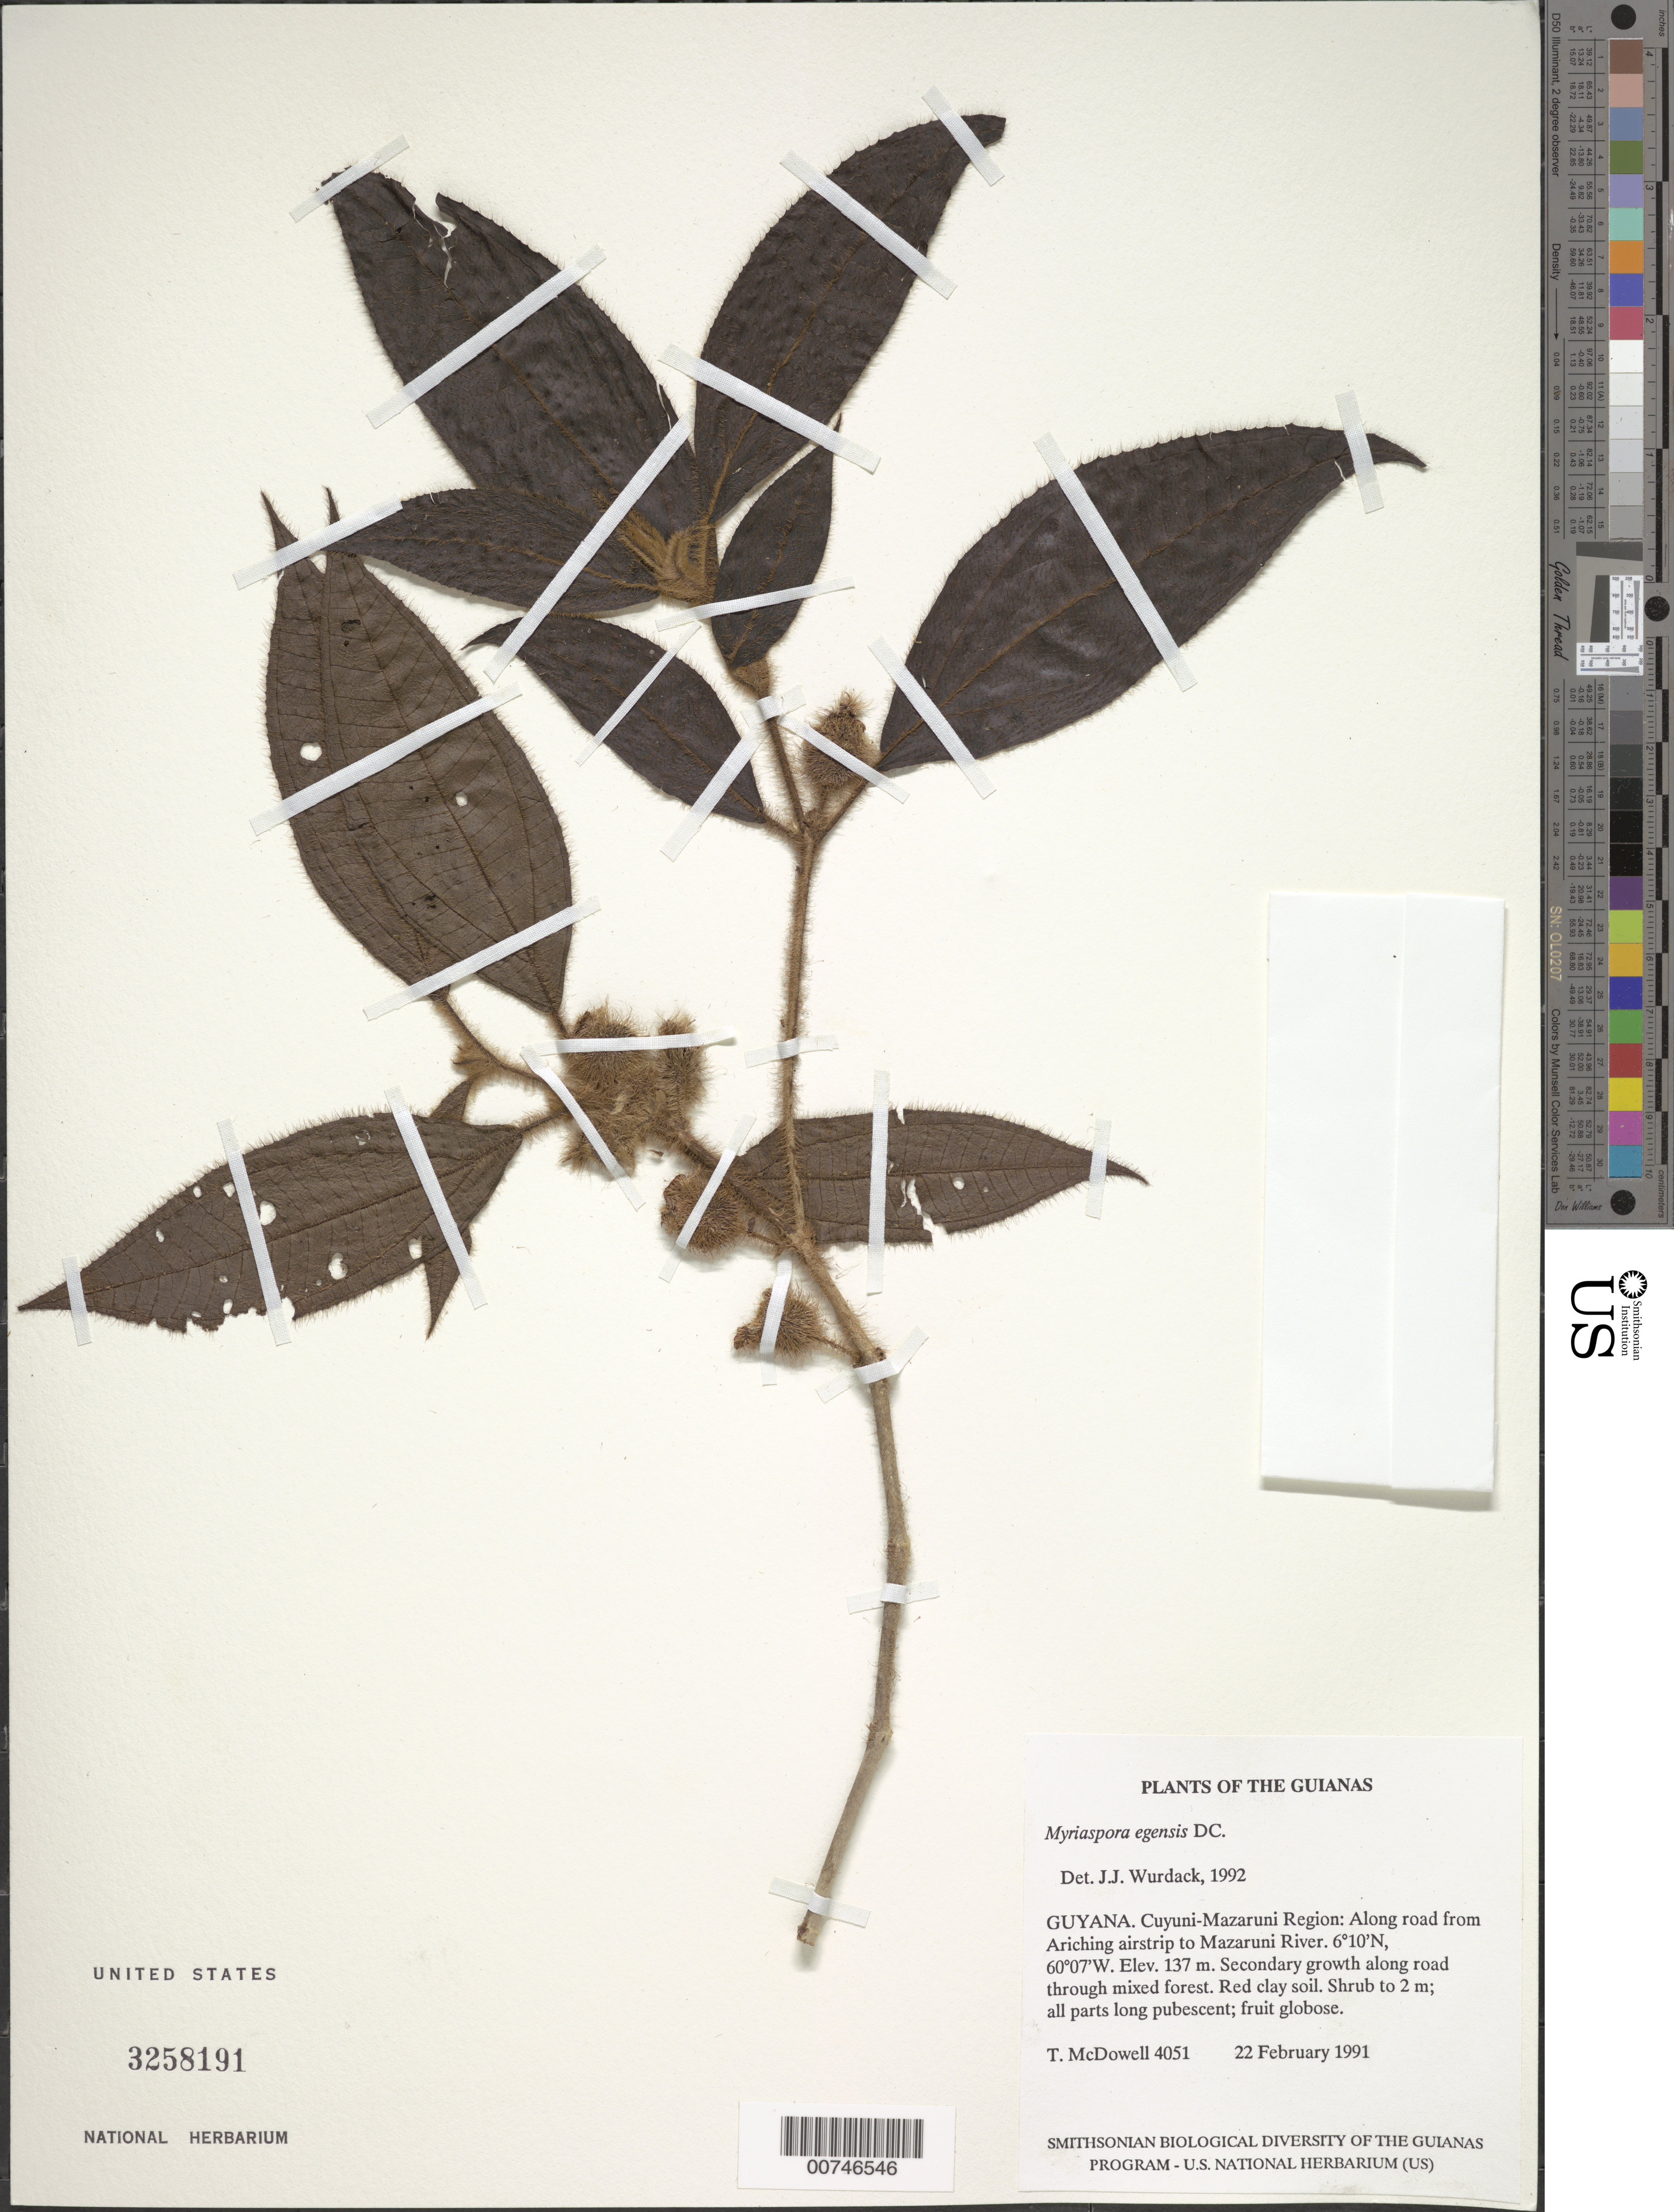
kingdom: Plantae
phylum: Tracheophyta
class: Magnoliopsida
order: Myrtales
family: Melastomataceae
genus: Bellucia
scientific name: Bellucia egensis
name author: (DC.) Penneys et al.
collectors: T. McDowell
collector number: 4051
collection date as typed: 22 February 1991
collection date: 1991-02-22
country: Guyana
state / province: Cuyuni-Mazaruni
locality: Along road from Ariching airstrip to Mazaruni River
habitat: Secondary growth along road through mixed forest. Red clay soil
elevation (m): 137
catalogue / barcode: US 3258191